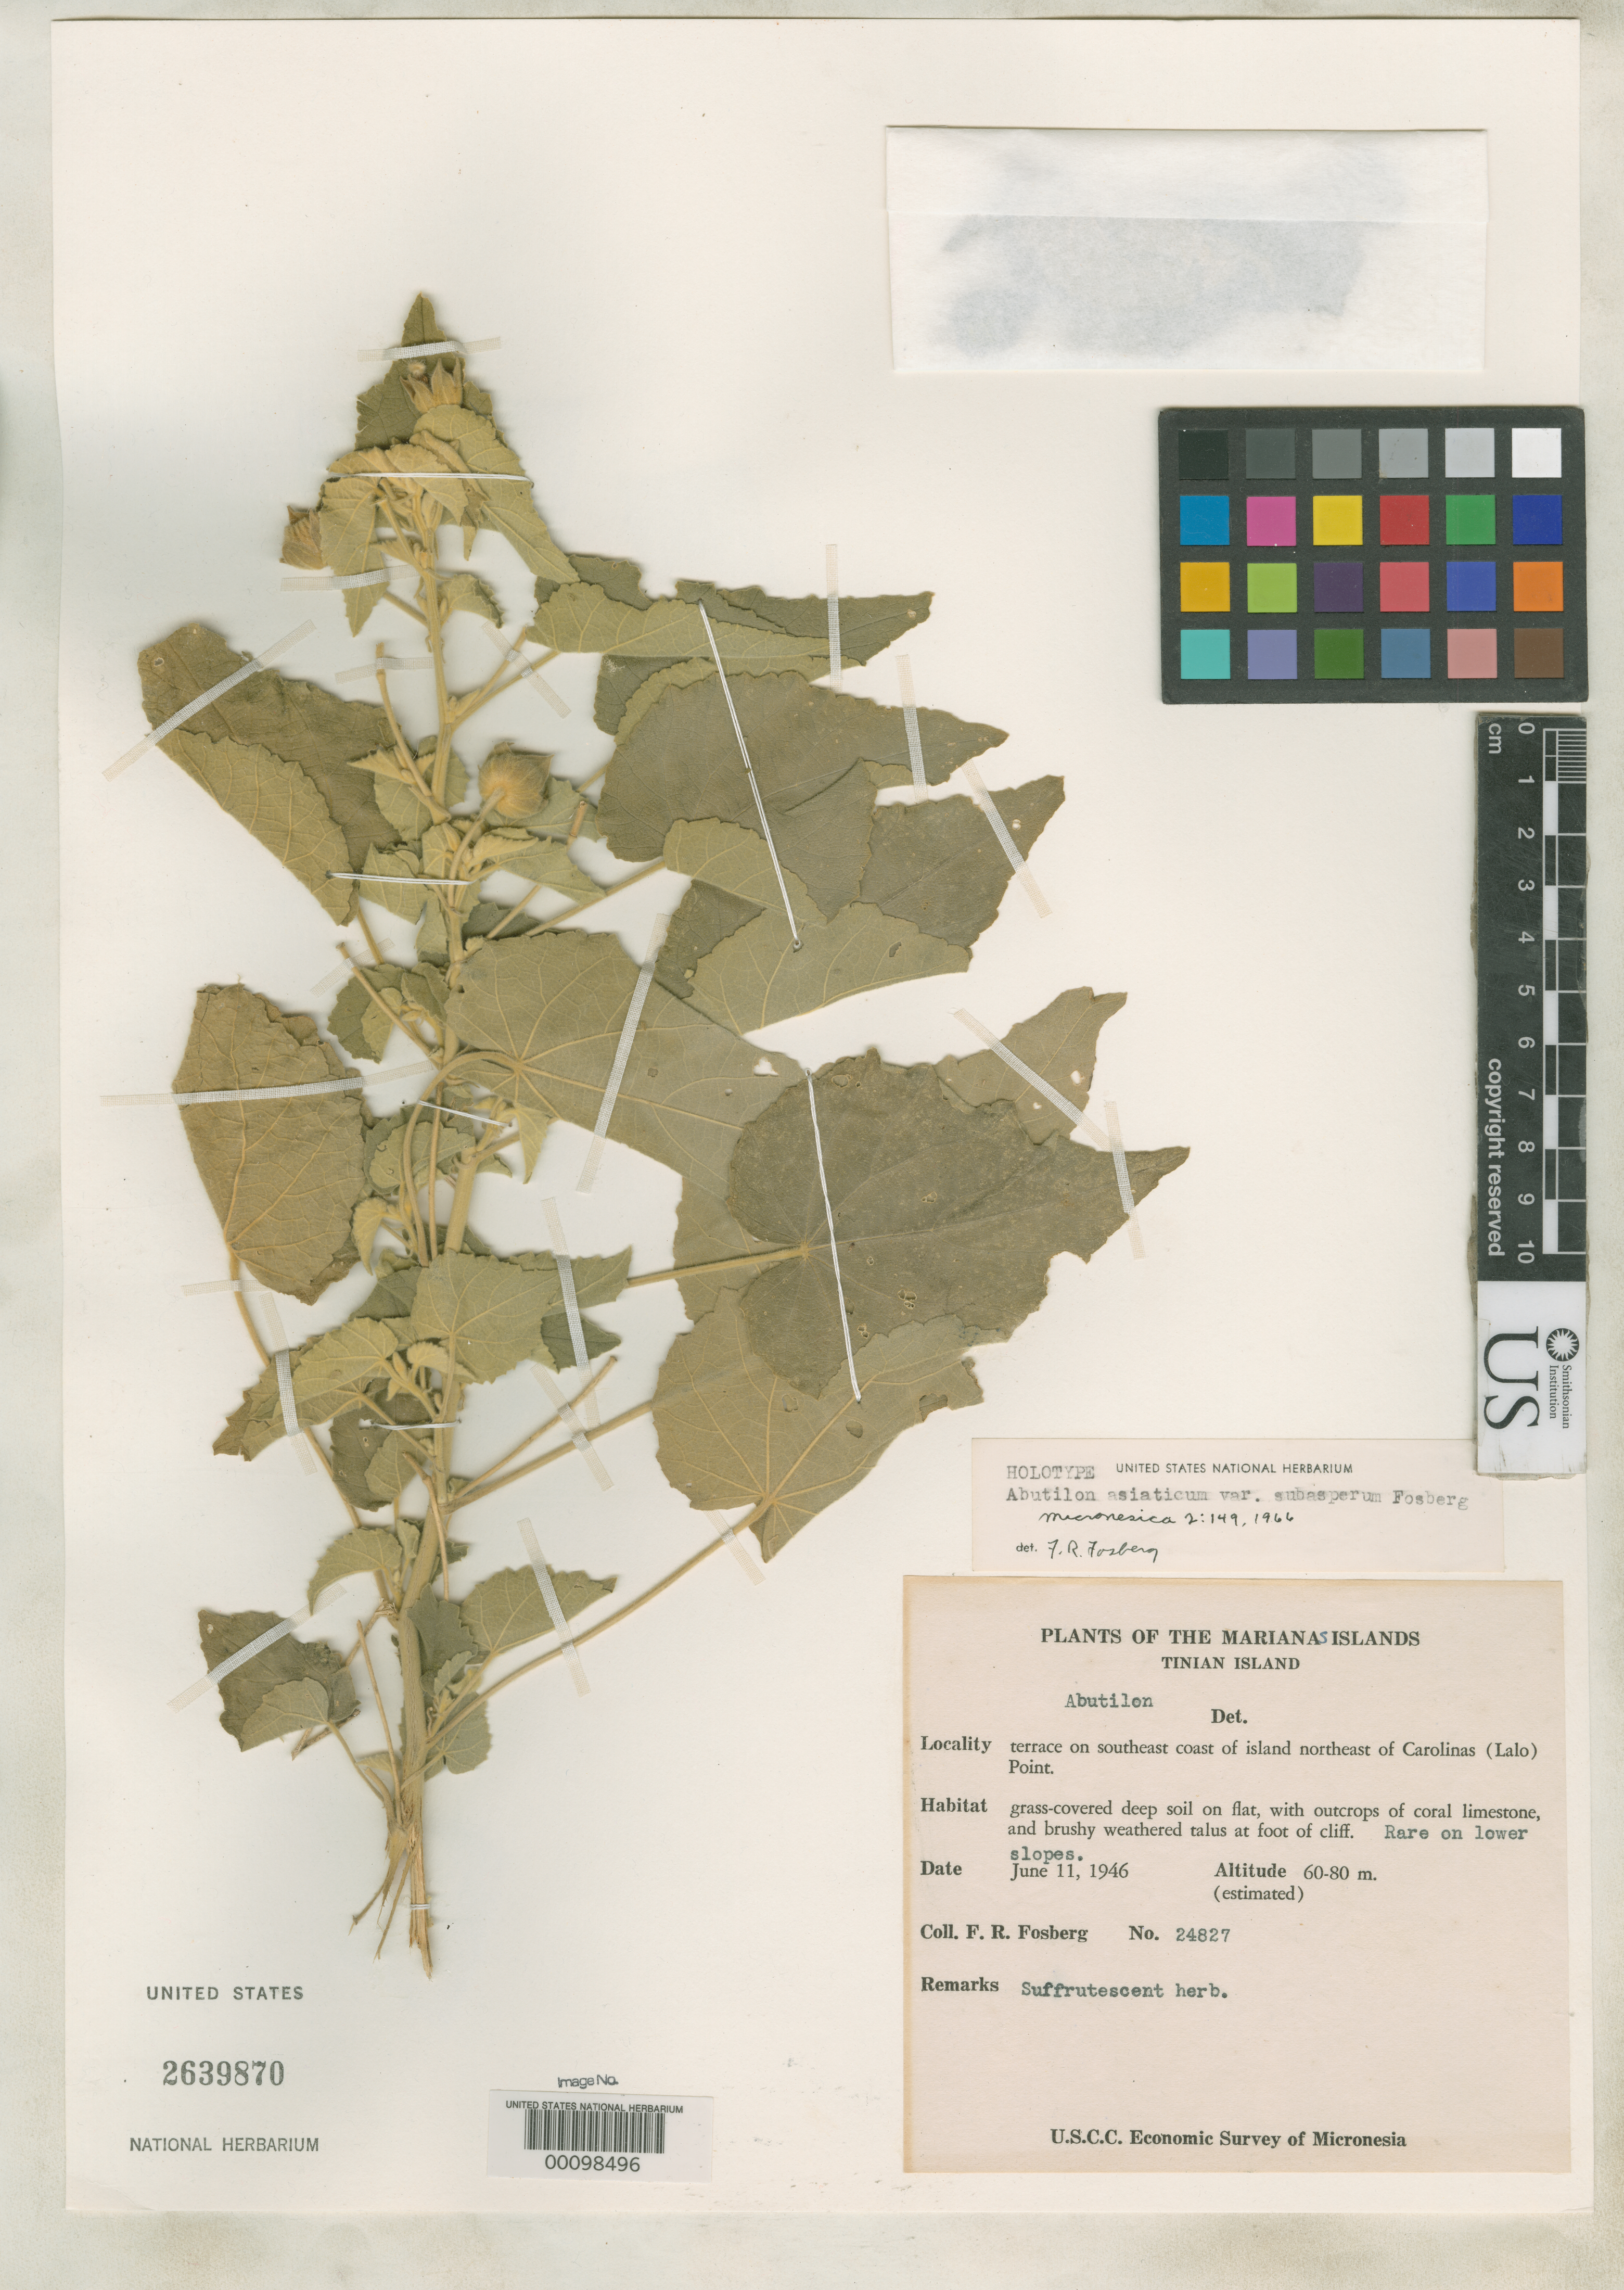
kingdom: Plantae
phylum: Tracheophyta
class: Magnoliopsida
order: Malvales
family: Malvaceae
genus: Abutilon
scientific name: Abutilon asiaticum var. subasperum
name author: Fosberg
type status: Holotype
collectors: F. R. Fosberg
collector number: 24827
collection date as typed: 11 Jun 1946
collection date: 1946-06-11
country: Northern Mariana Islands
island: Tinian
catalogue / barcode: US 2639870